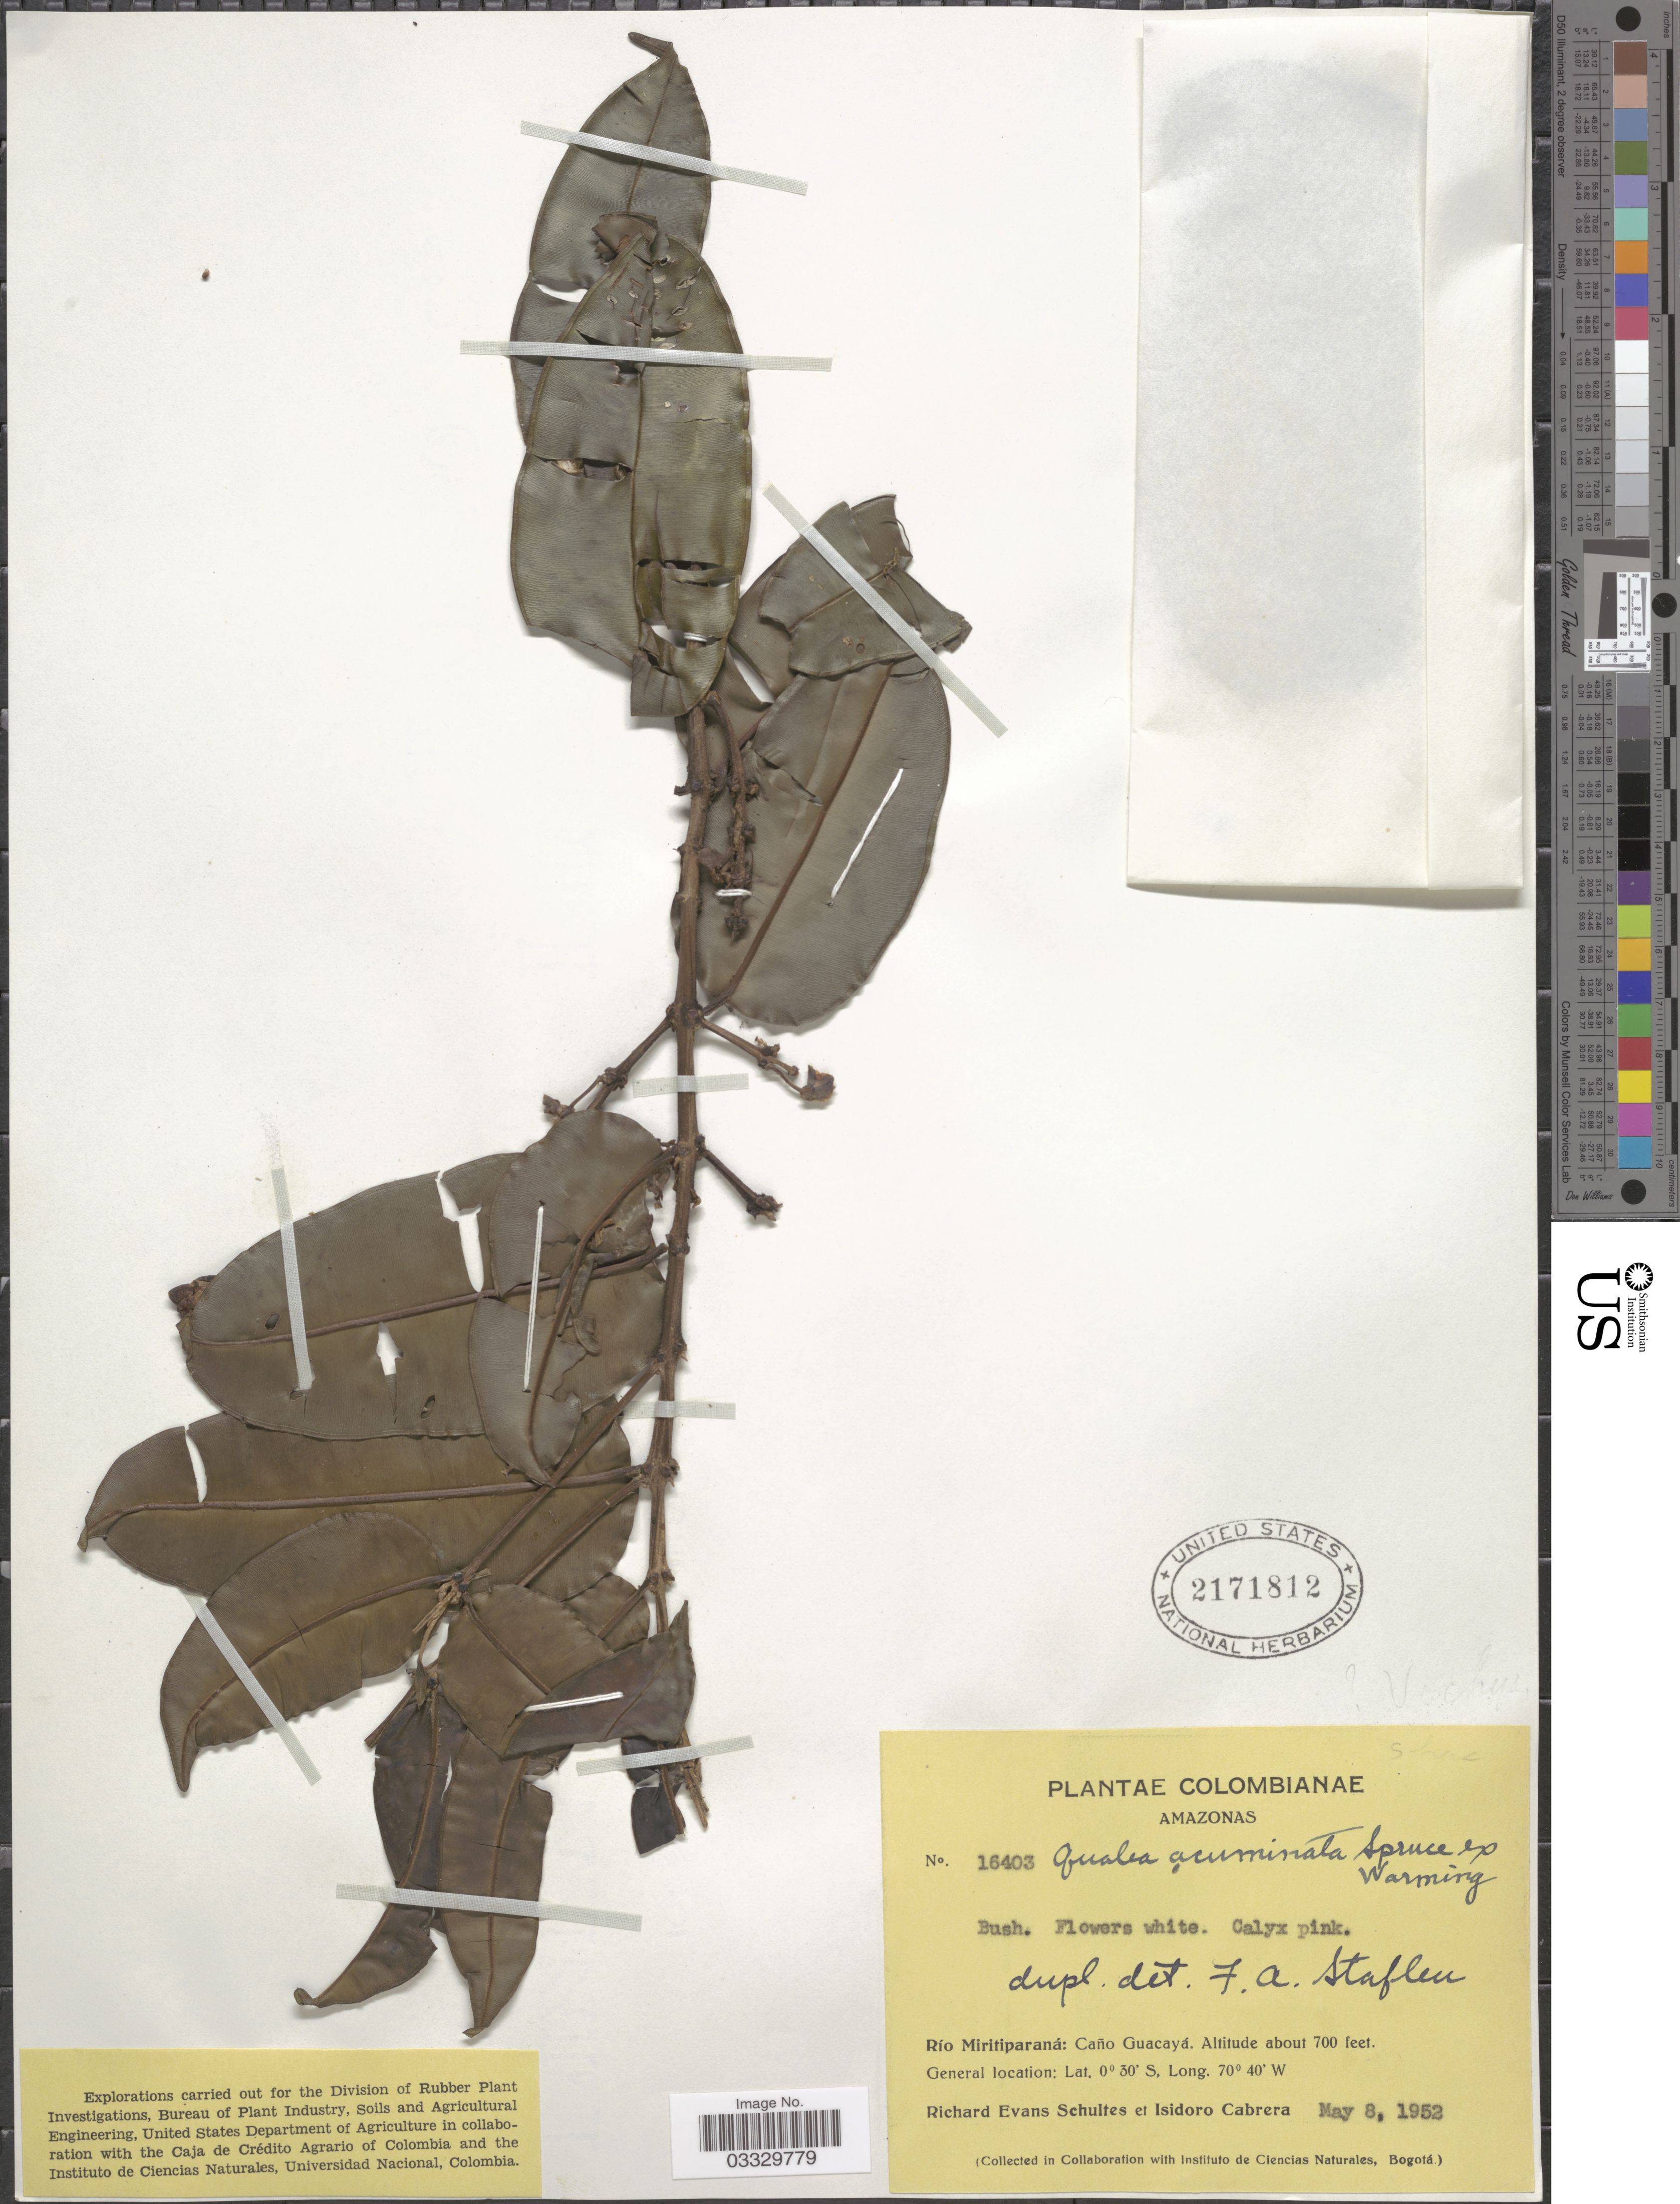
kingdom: Plantae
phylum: Tracheophyta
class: Magnoliopsida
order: Myrtales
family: Vochysiaceae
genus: Qualea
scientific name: Qualea acuminata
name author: Spruce ex Warm.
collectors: R. E. Schultes & I. Cabrera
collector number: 16403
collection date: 1952-05-08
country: Colombia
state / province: Amazônas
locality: Río Miritiparaná: Caño Guacayá.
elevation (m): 213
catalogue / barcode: US 2171812